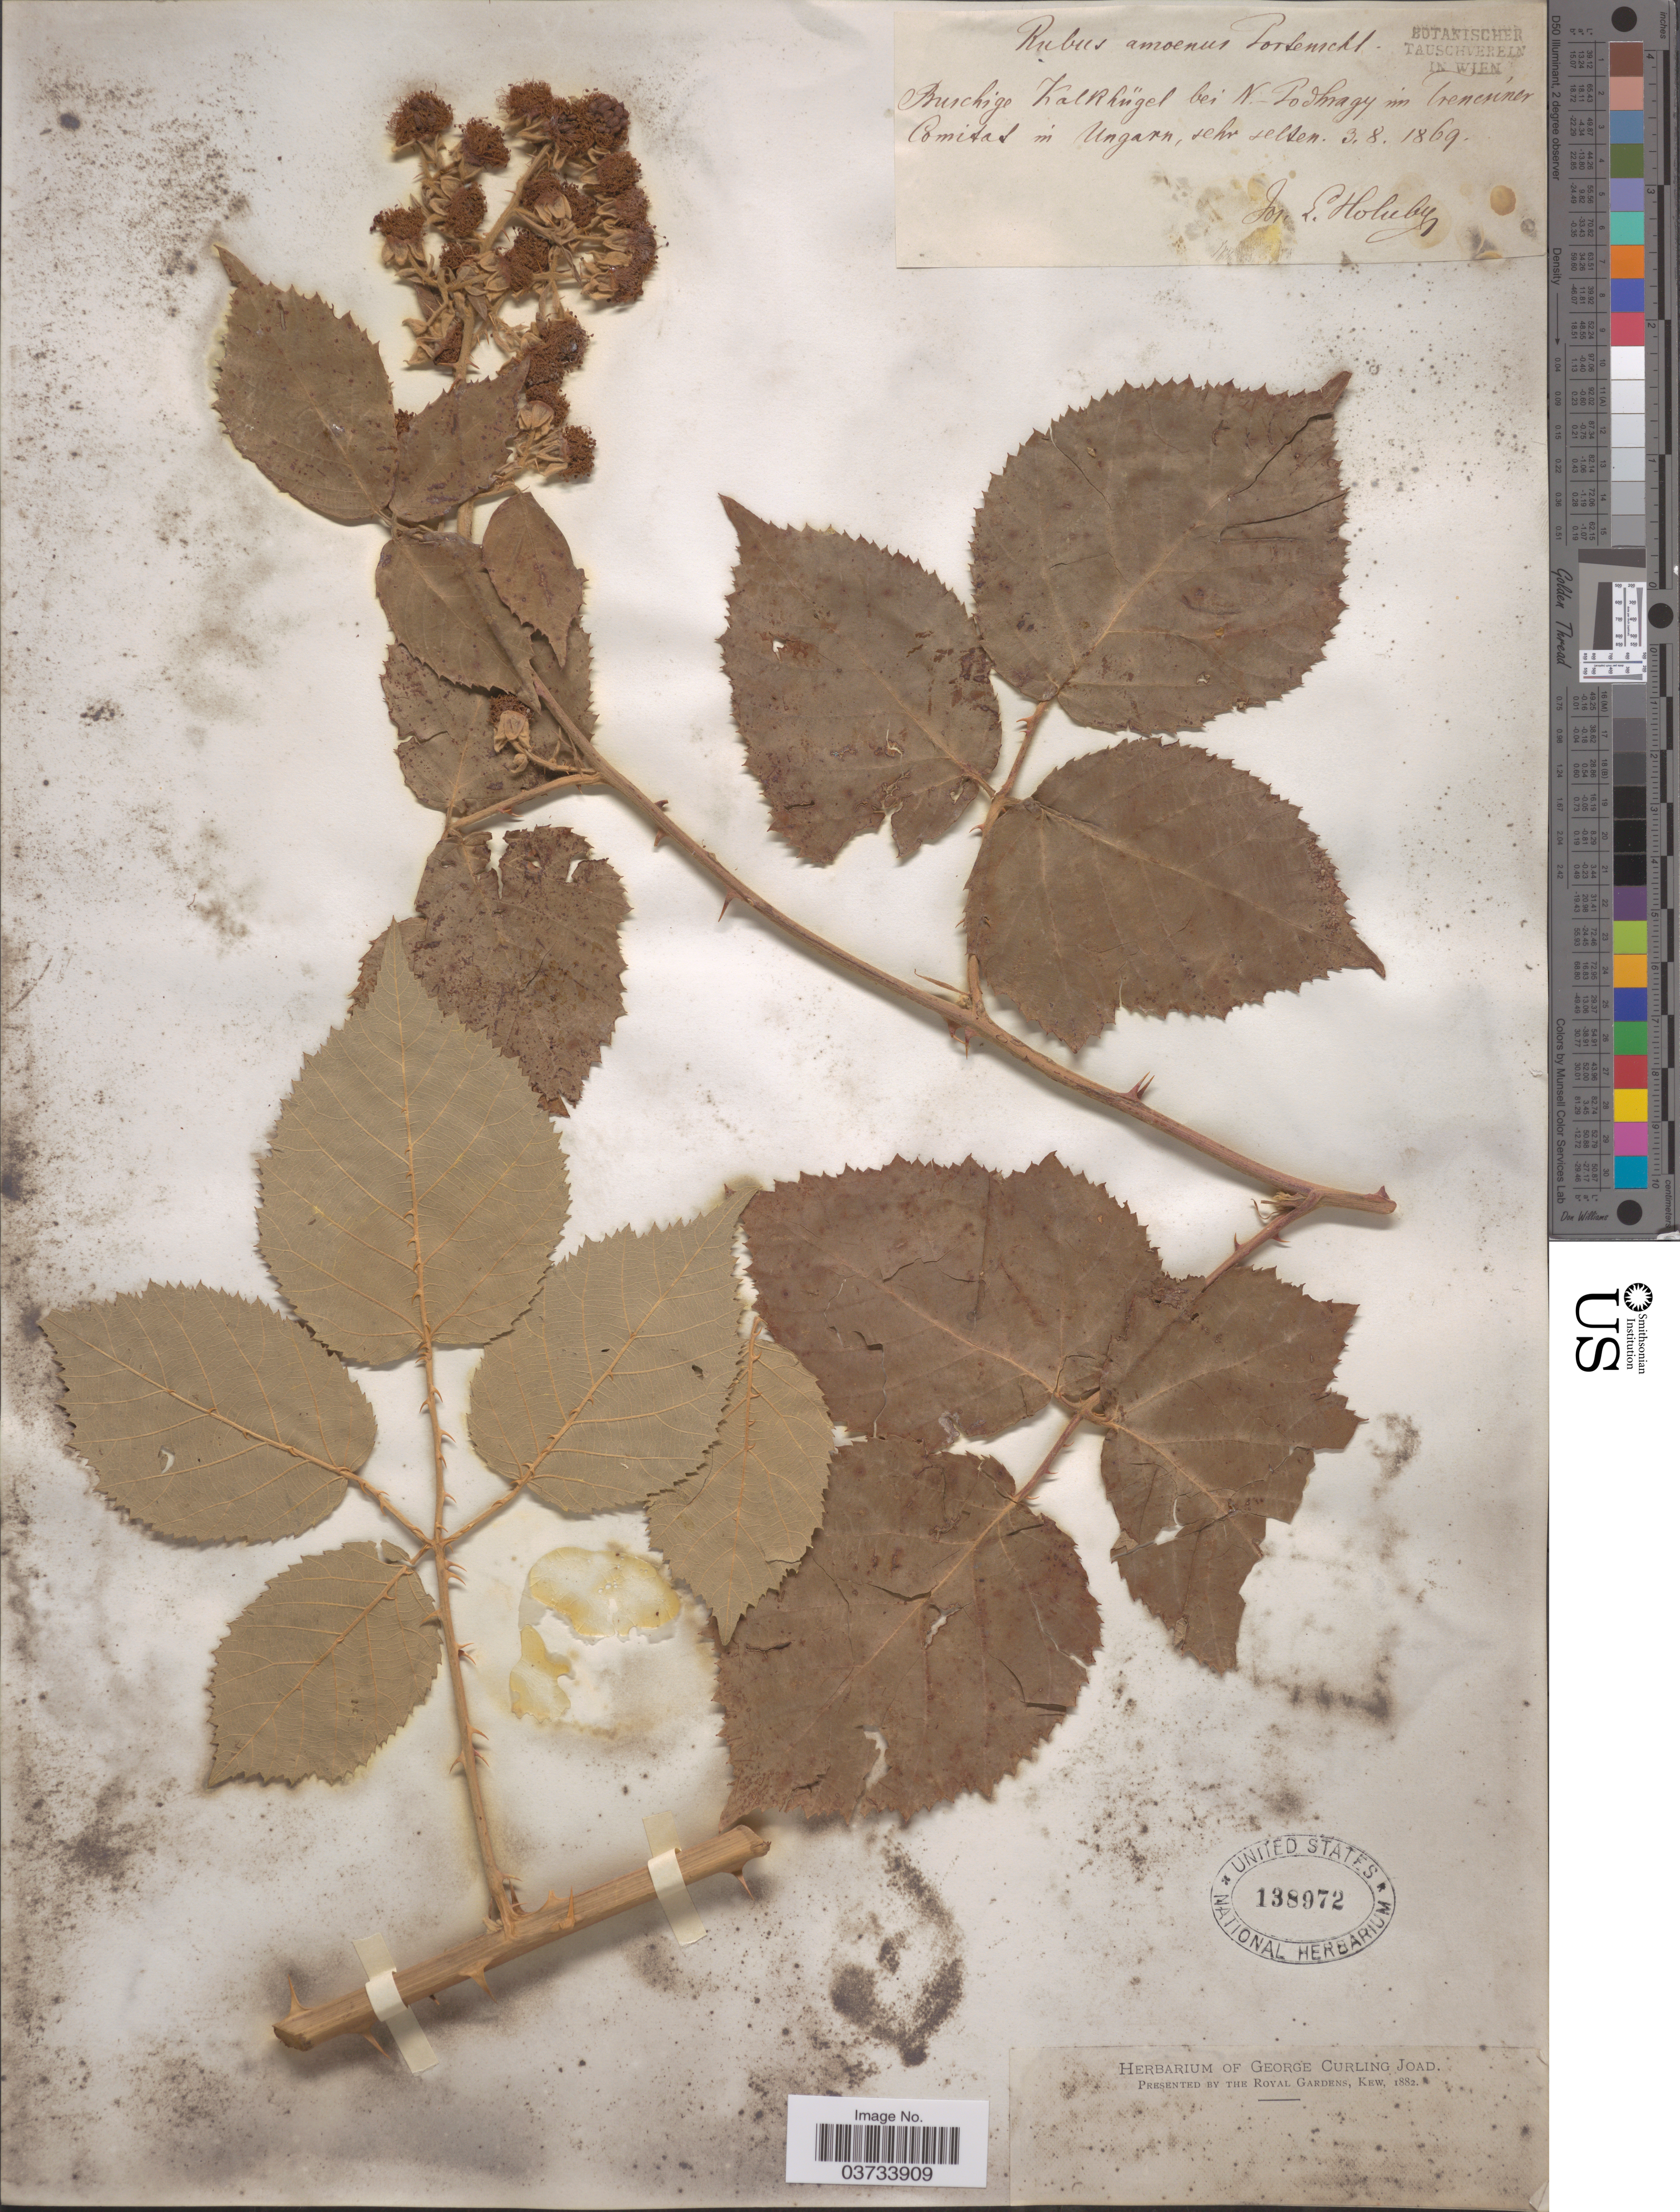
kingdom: Plantae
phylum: Tracheophyta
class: Magnoliopsida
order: Rosales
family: Rosaceae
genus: Rubus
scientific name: Rubus amoenus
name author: Köhler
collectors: J. Holuby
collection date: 1869-08-03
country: Slovakia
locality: Buschige Kalkhügel bei N. Podhragy in Trenenner Comitat in Ungarn.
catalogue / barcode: US 138972